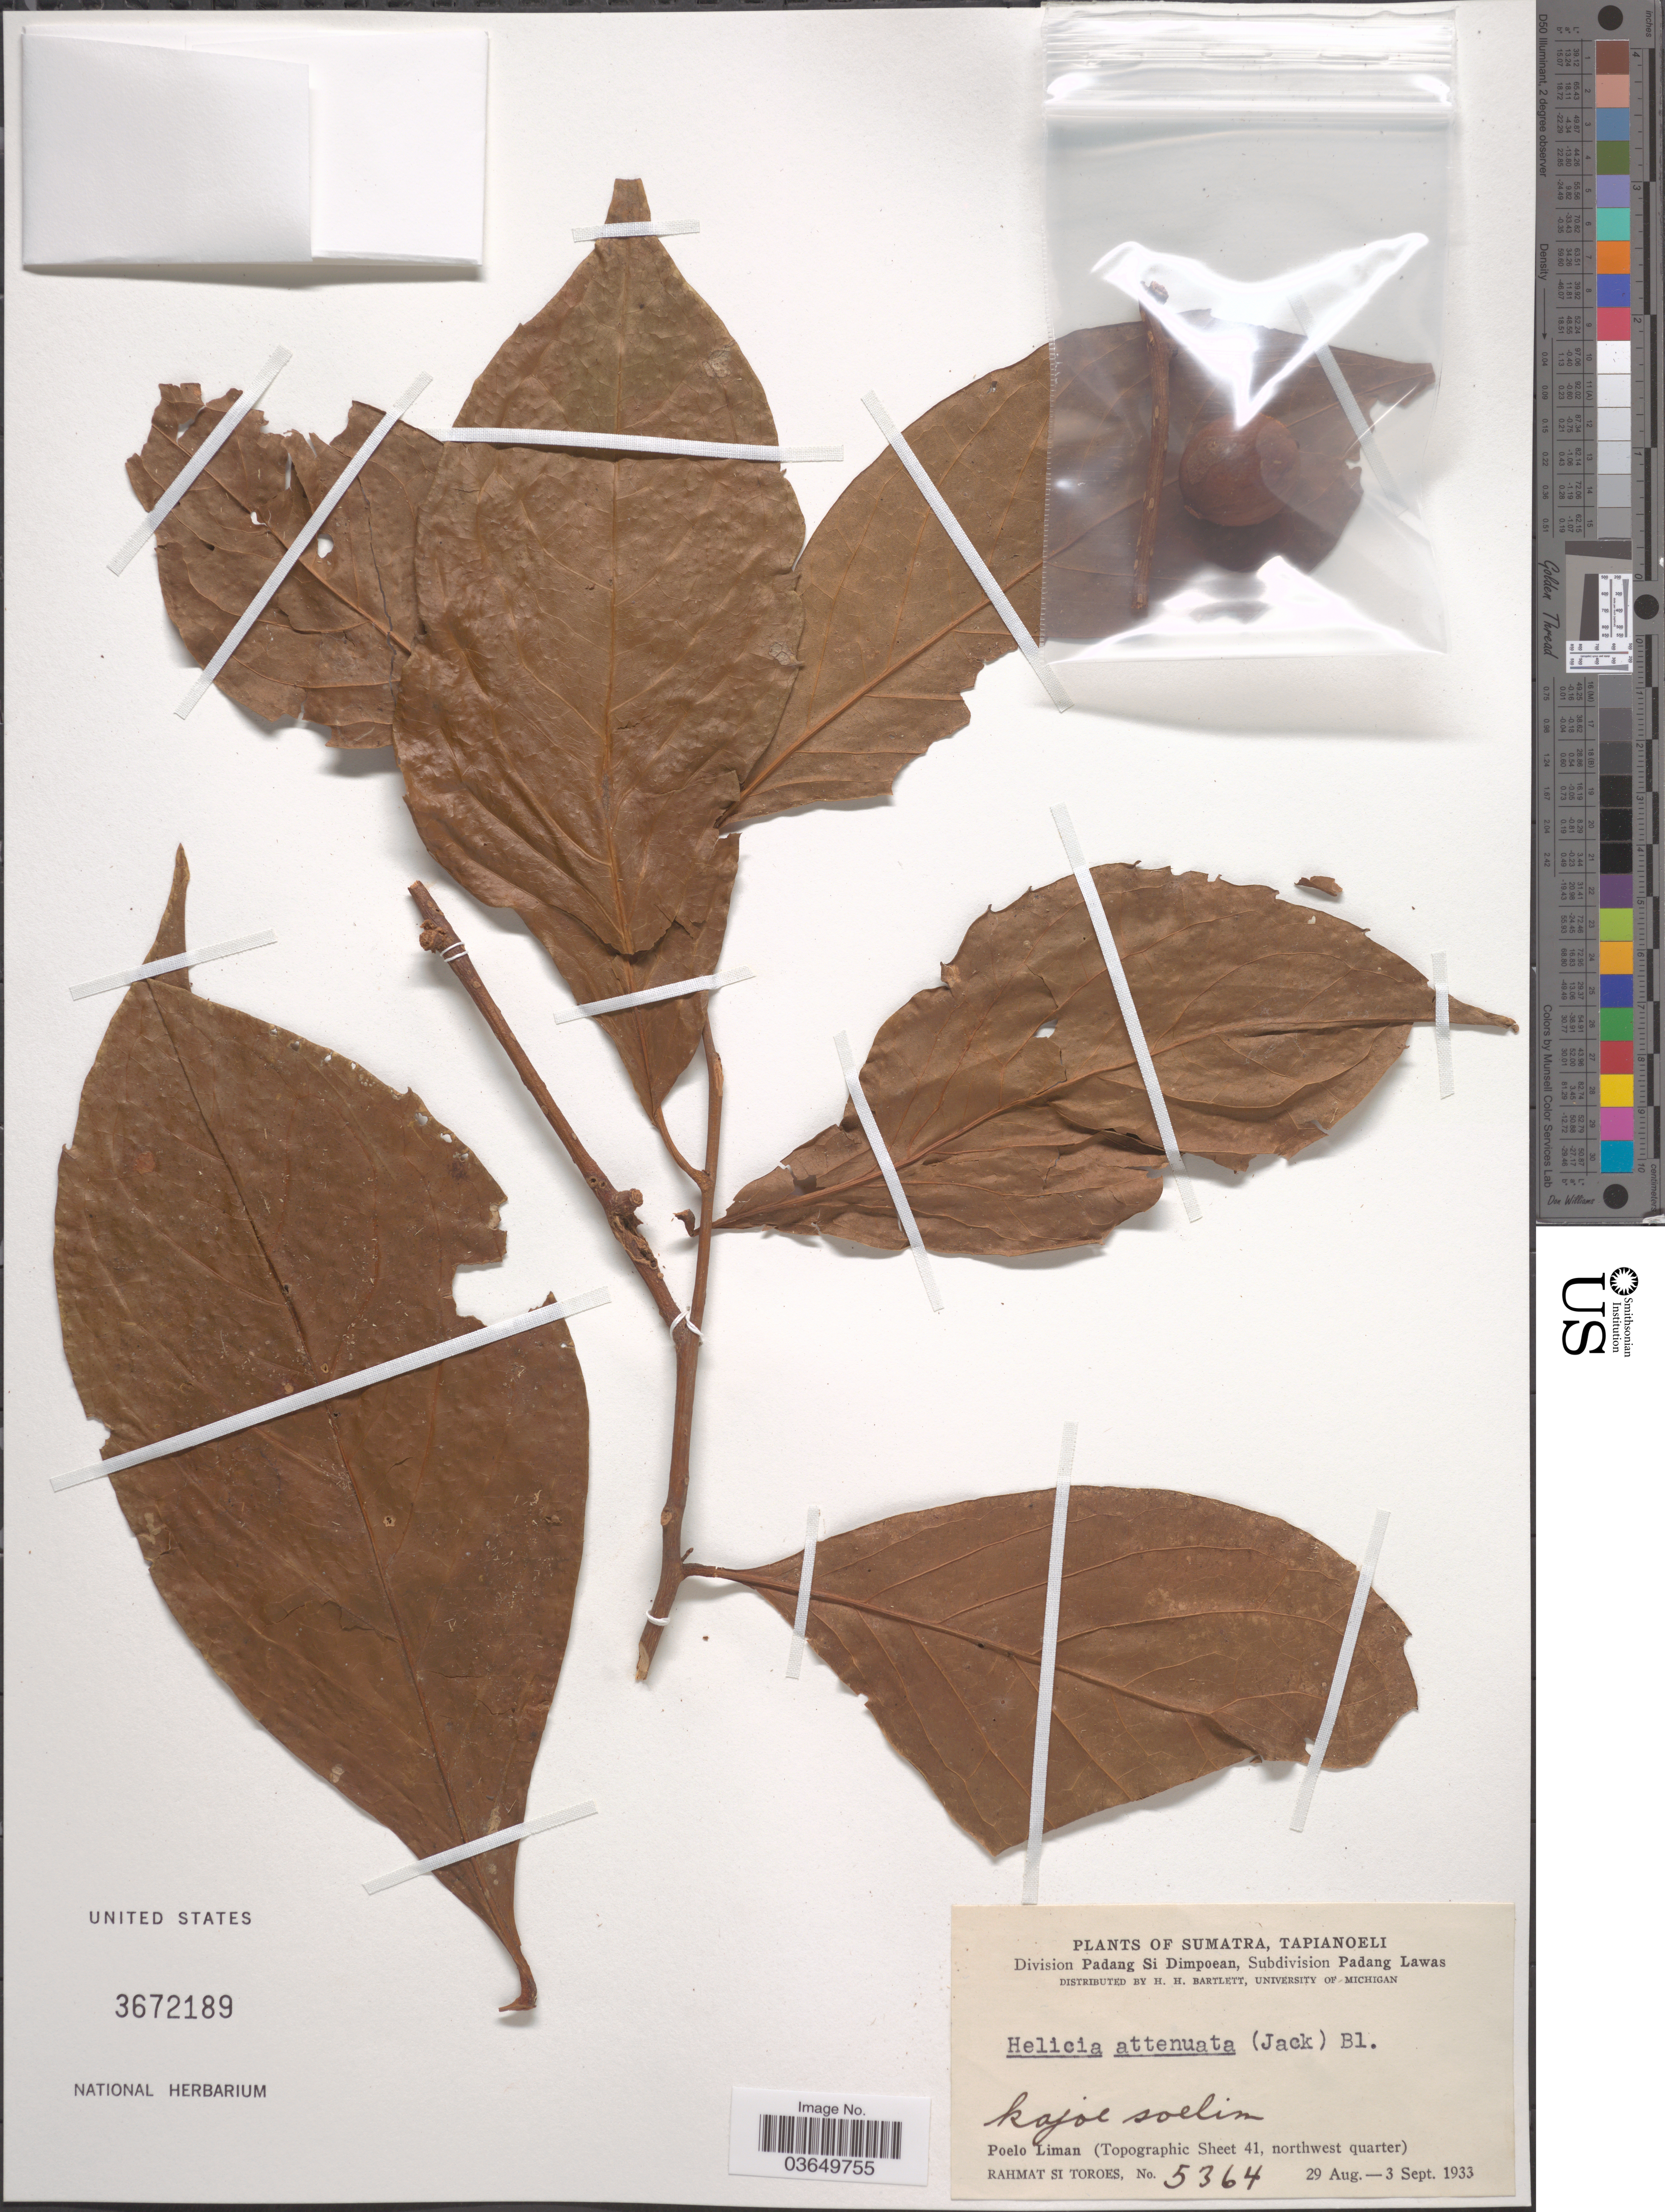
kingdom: Plantae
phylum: Tracheophyta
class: Magnoliopsida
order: Proteales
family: Proteaceae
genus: Helicia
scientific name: Helicia attenuata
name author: (Jack) Blume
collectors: Rahmat Si Boeea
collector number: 5364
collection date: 1933-08-29/1933-09-03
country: Indonesia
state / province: Sumatra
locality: Tapianoeli. Division Padang Si Dimpoean, Subdivision Padang Lawas. Poelo Liman (Topographic Sheet 41, northwest quarter).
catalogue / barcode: US 3672189